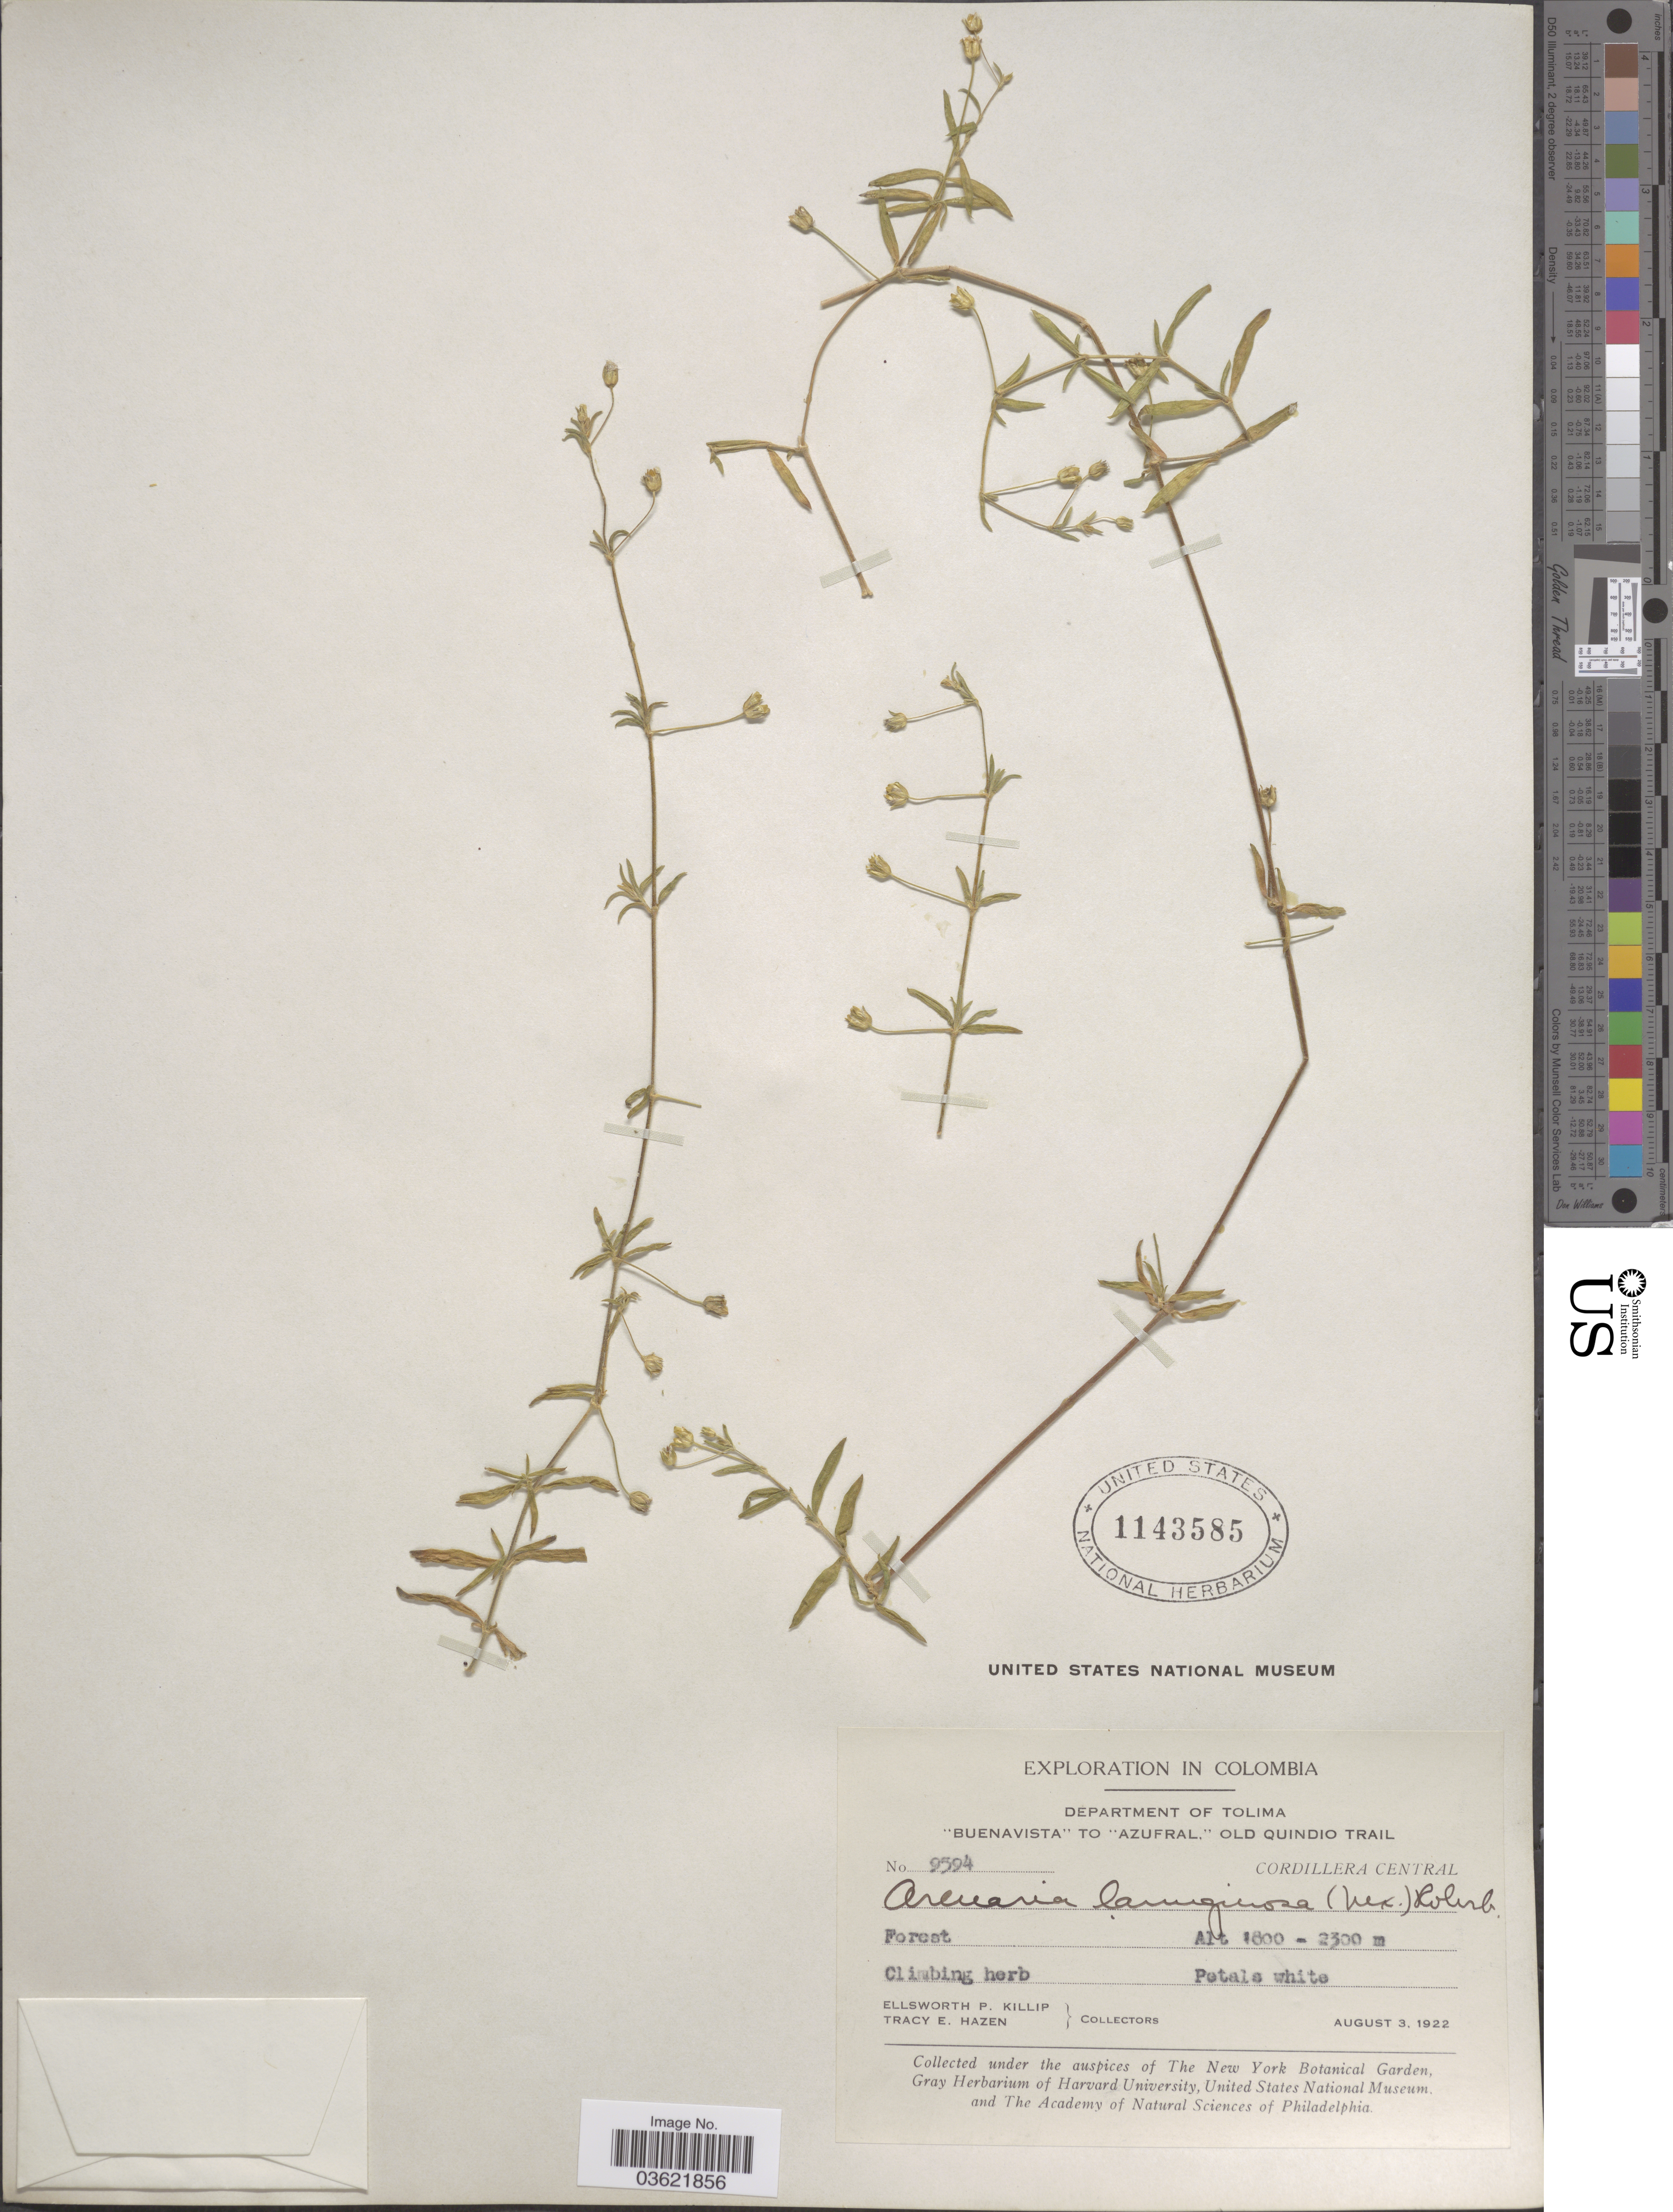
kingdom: Plantae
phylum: Tracheophyta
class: Magnoliopsida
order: Caryophyllales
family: Caryophyllaceae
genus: Arenaria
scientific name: Arenaria lanuginosa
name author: (Michx.) Rohrb.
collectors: E. P. Killip & T. E. Hazen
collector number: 9594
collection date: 1922-08-03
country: Colombia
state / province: Tolima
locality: Department of Tolima. "Buenavista" to Azufral, Old Quindo Trail. Cordillera Central.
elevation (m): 1800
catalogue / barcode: US 1143585